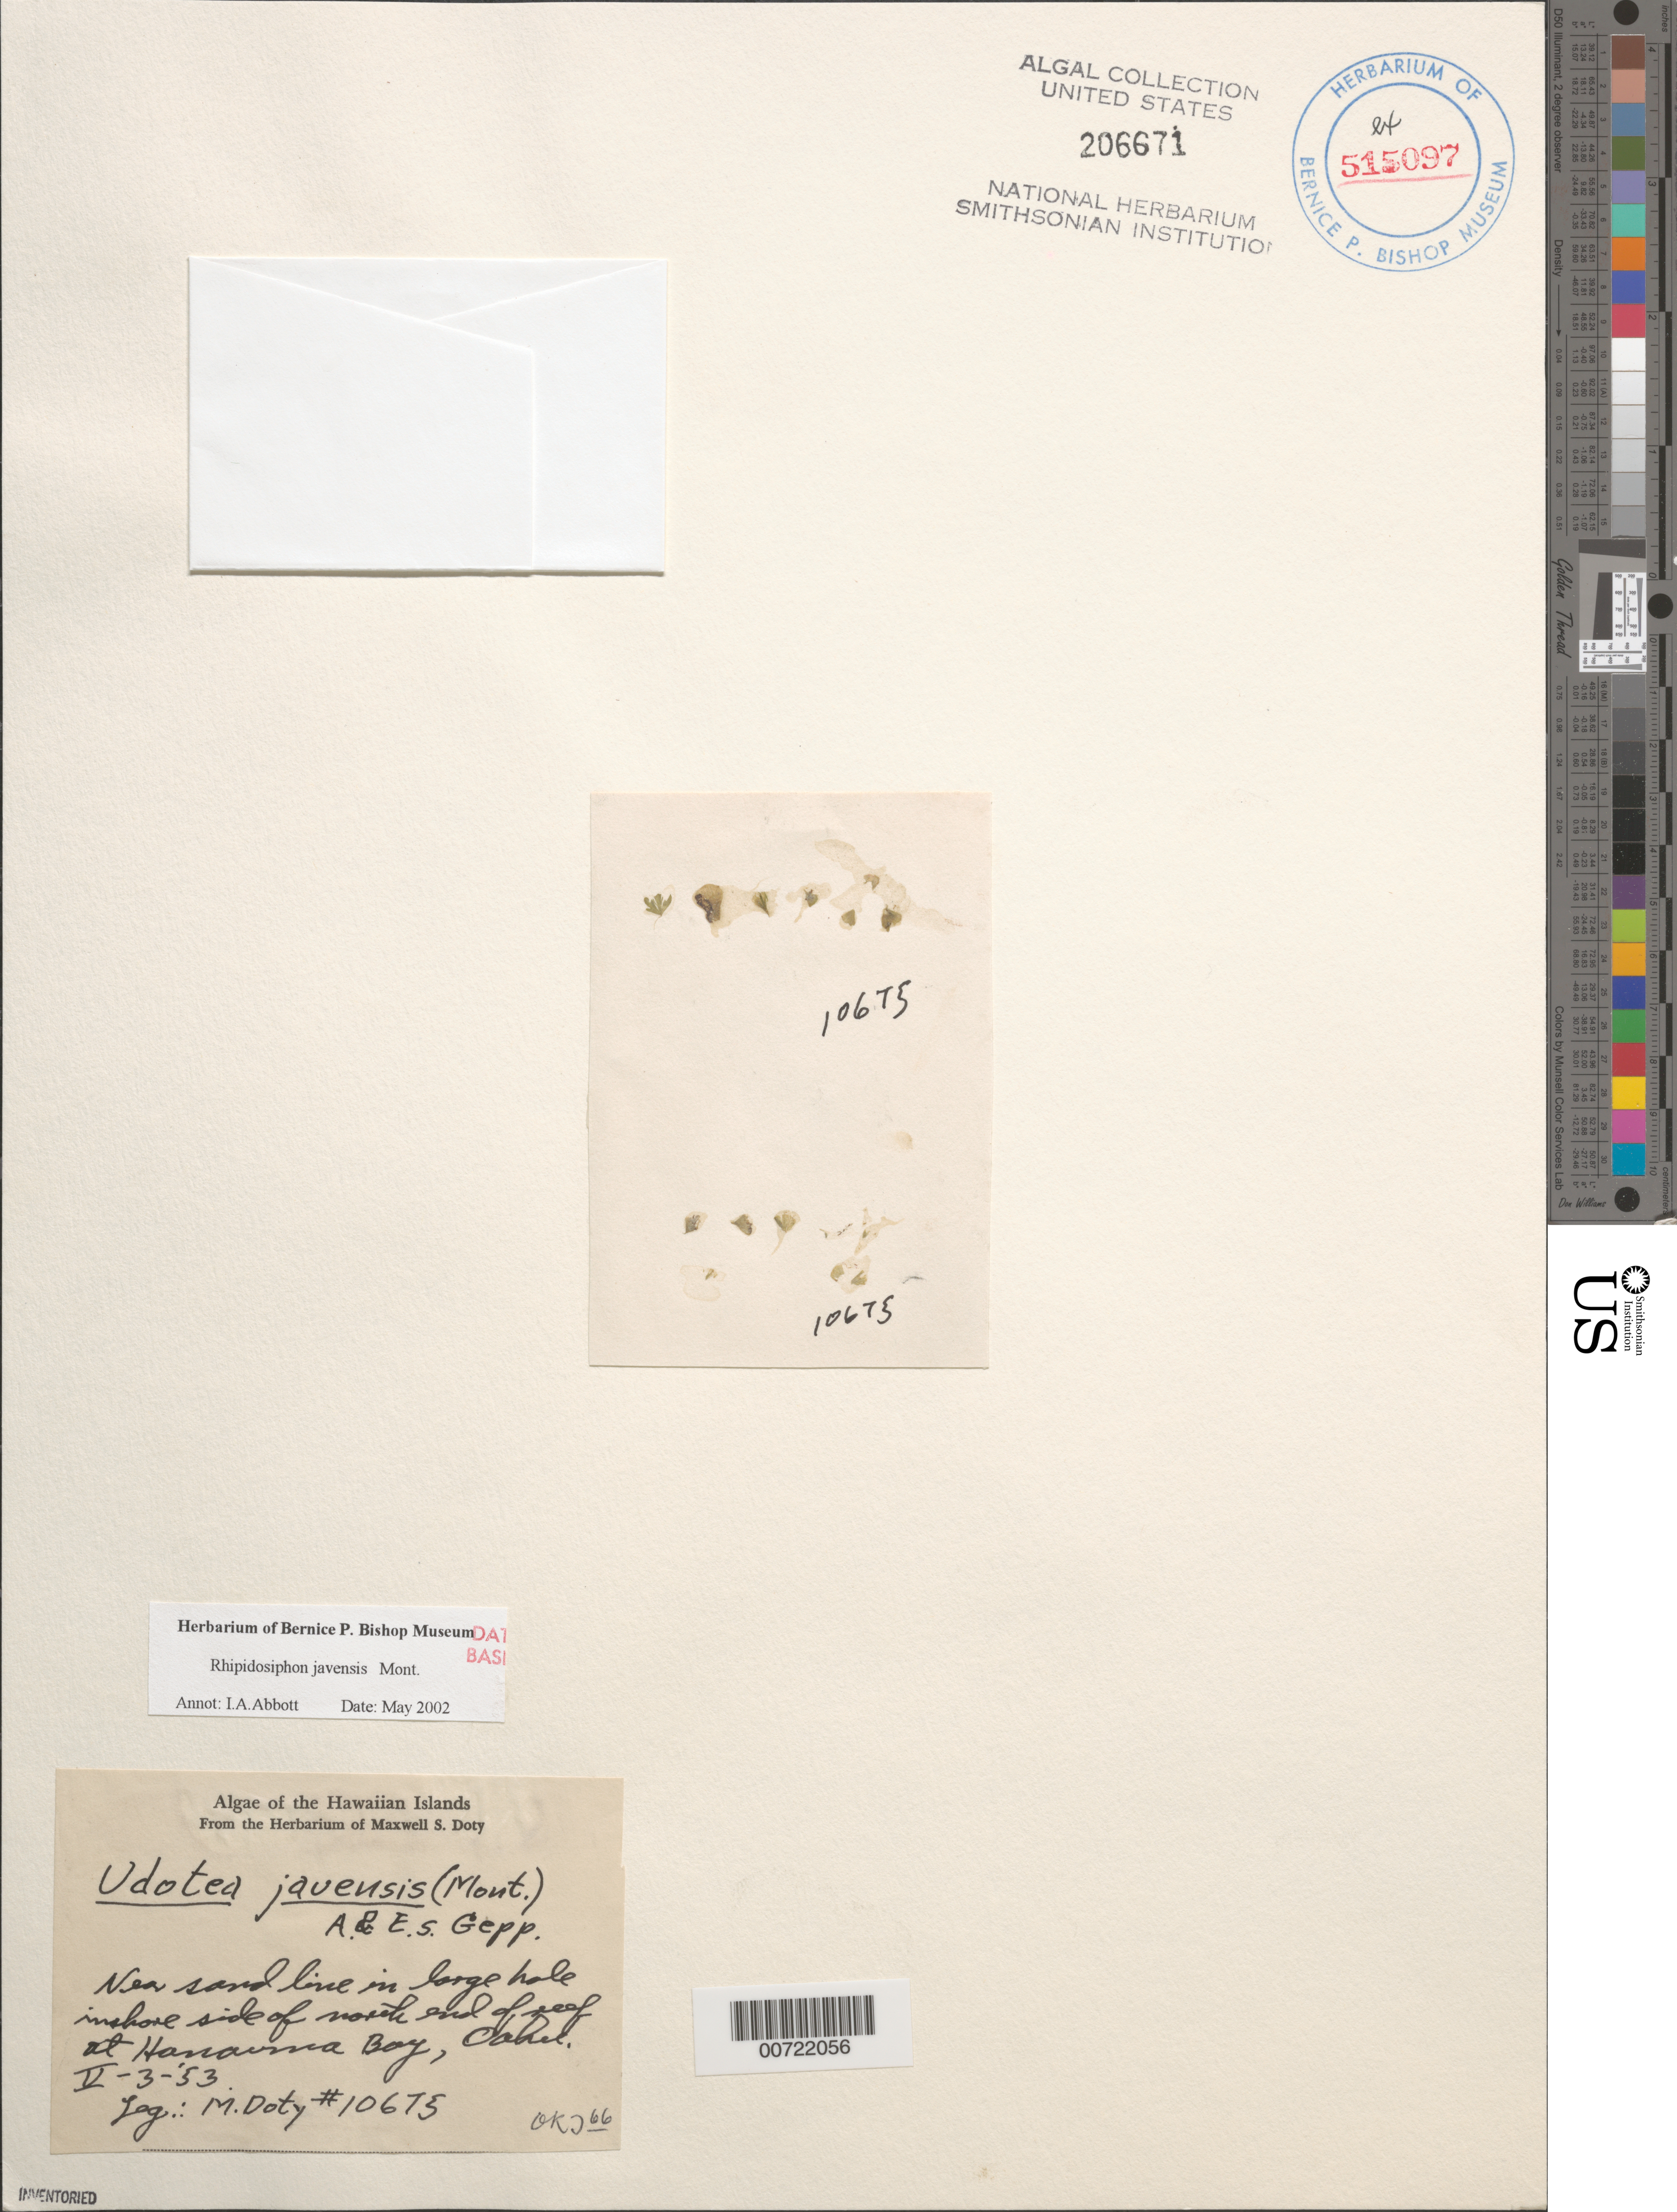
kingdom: Plantae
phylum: Chlorophyta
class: Ulvophyceae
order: Bryopsidales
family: Udoteaceae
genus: Rhipidosiphon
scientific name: Rhipidosiphon javensis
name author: Mont.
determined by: Abbott, Isabella A.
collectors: M. S. Doty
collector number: MSD 10675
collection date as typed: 03 May 1953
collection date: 1953-05-03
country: United States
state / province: Hawaii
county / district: Honolulu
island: Oahu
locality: Hanauma Bay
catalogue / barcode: US 206671